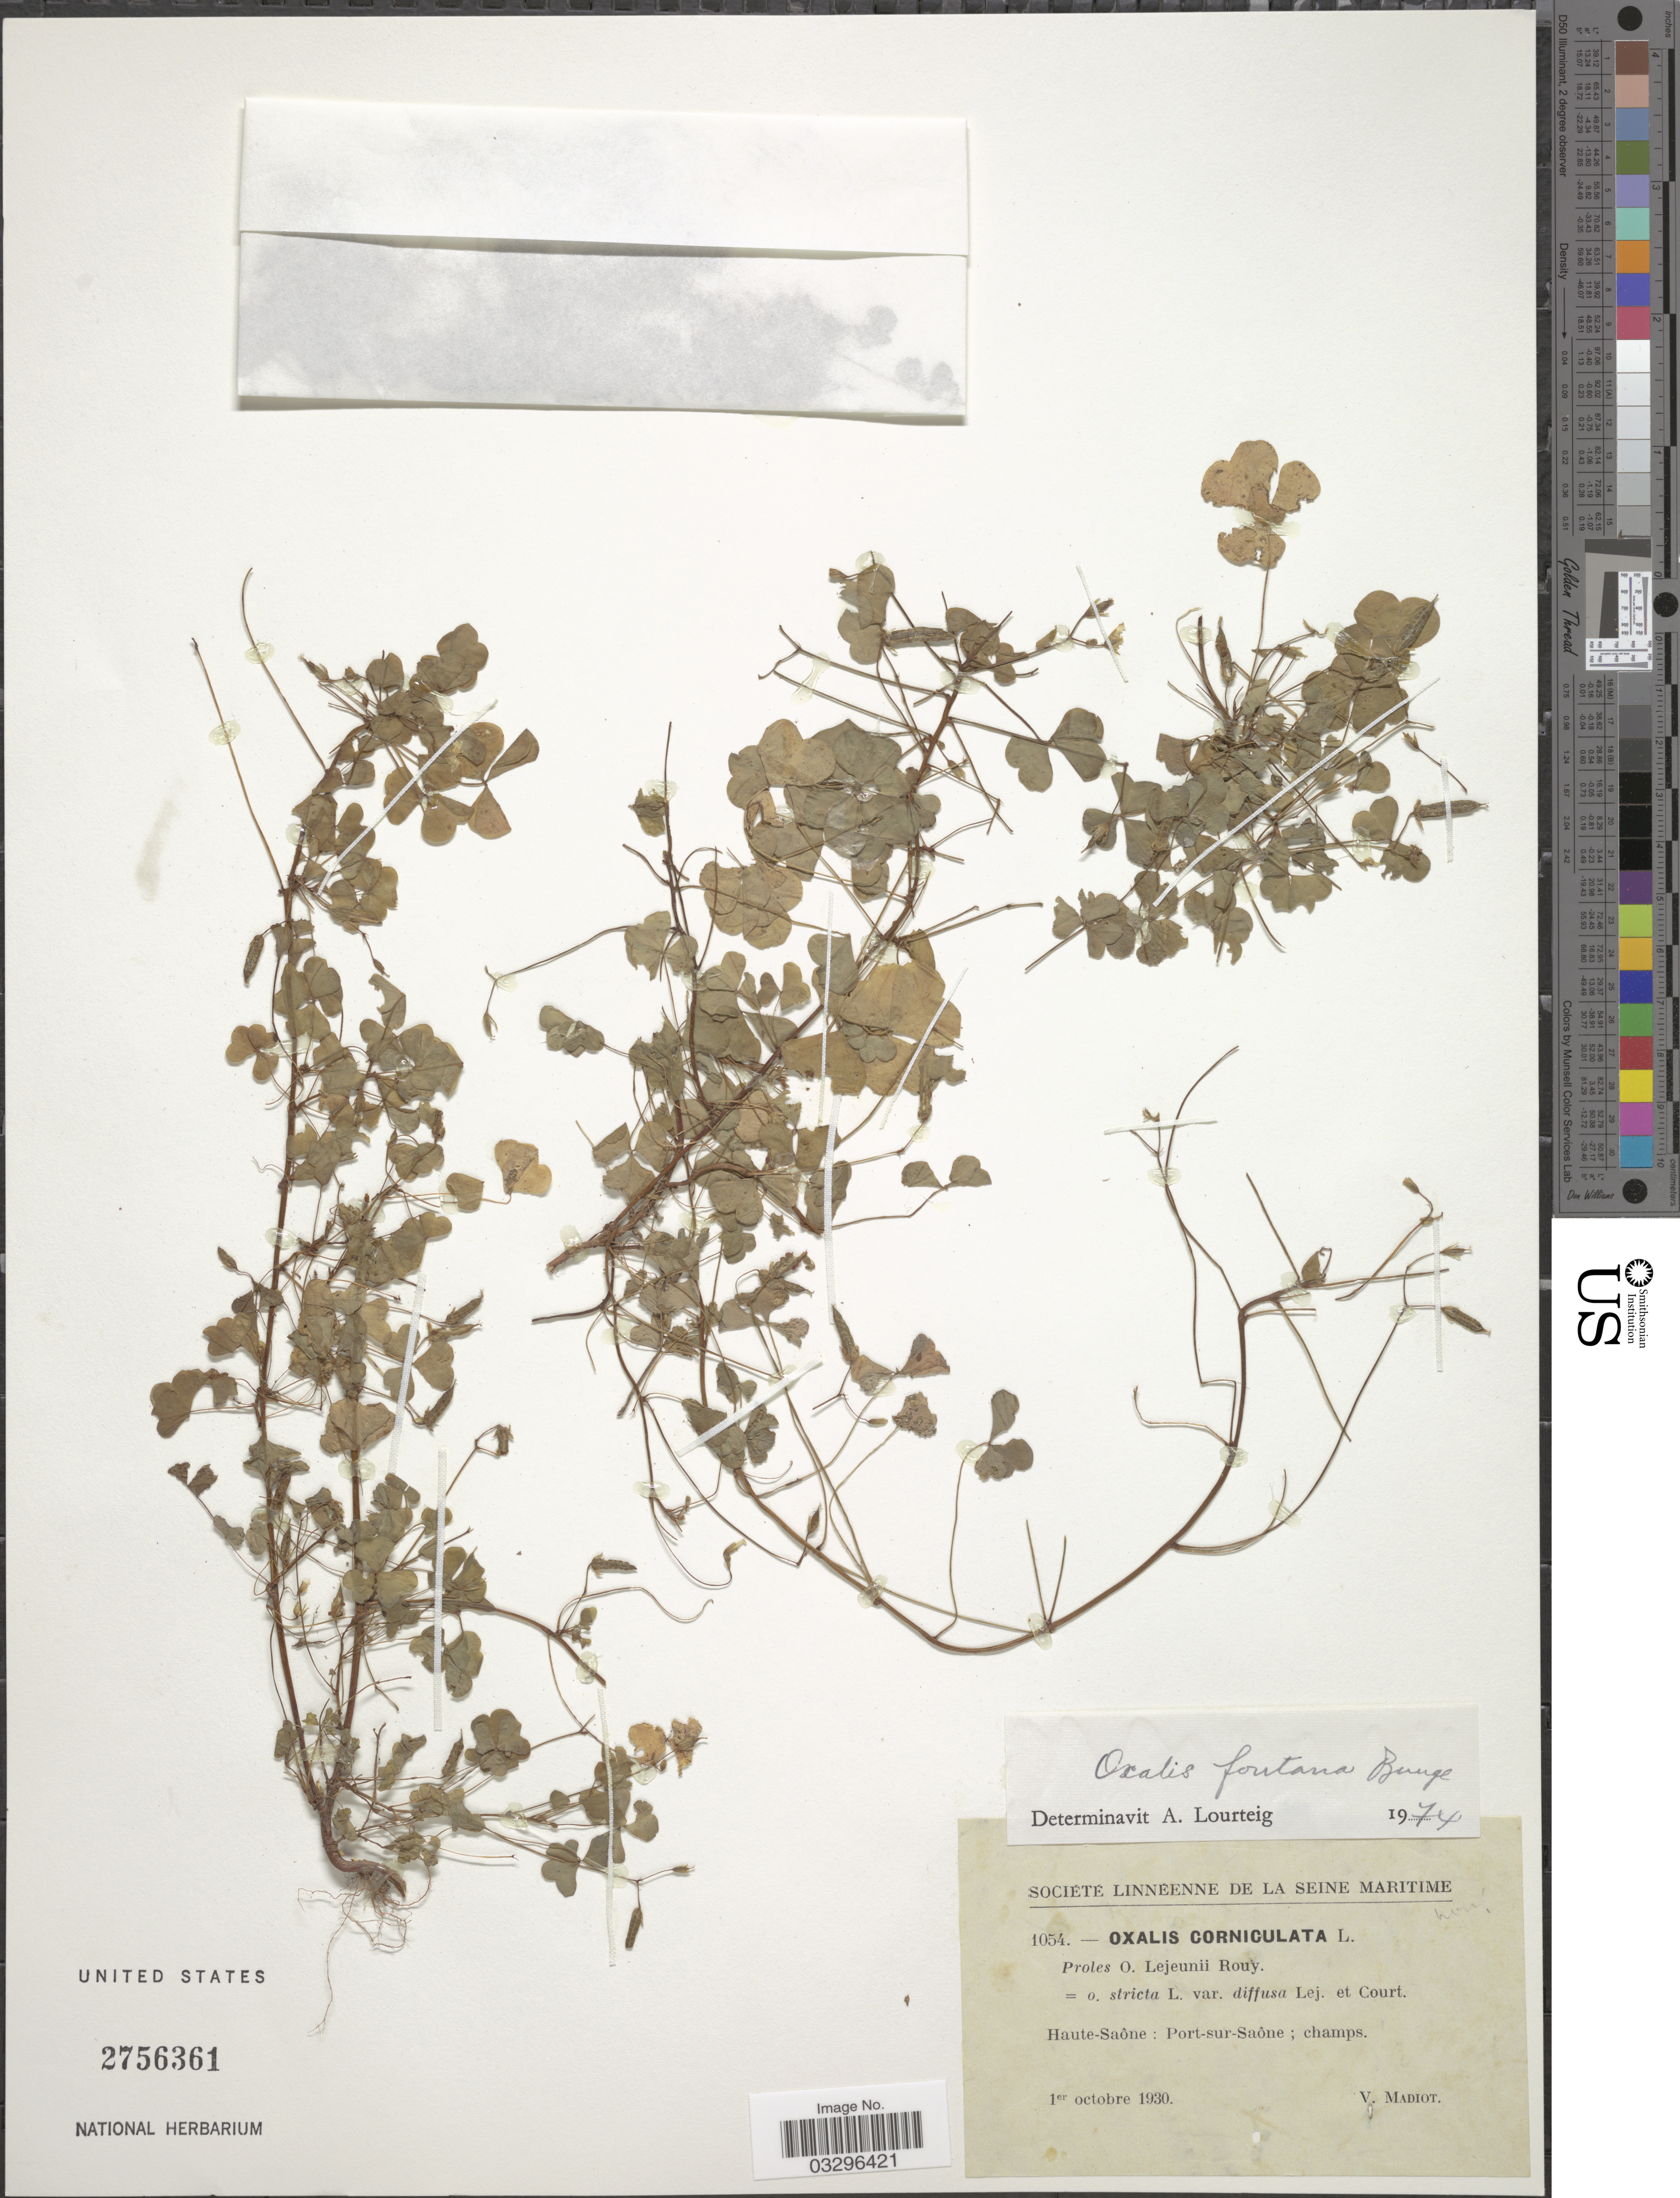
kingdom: Plantae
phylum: Tracheophyta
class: Magnoliopsida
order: Oxalidales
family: Oxalidaceae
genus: Oxalis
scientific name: Oxalis fontana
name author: Bunge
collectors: V. Madiot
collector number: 1054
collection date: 1930-10-01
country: France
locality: Haute-Saône: Port-sur-Saône.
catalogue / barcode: US 2756361